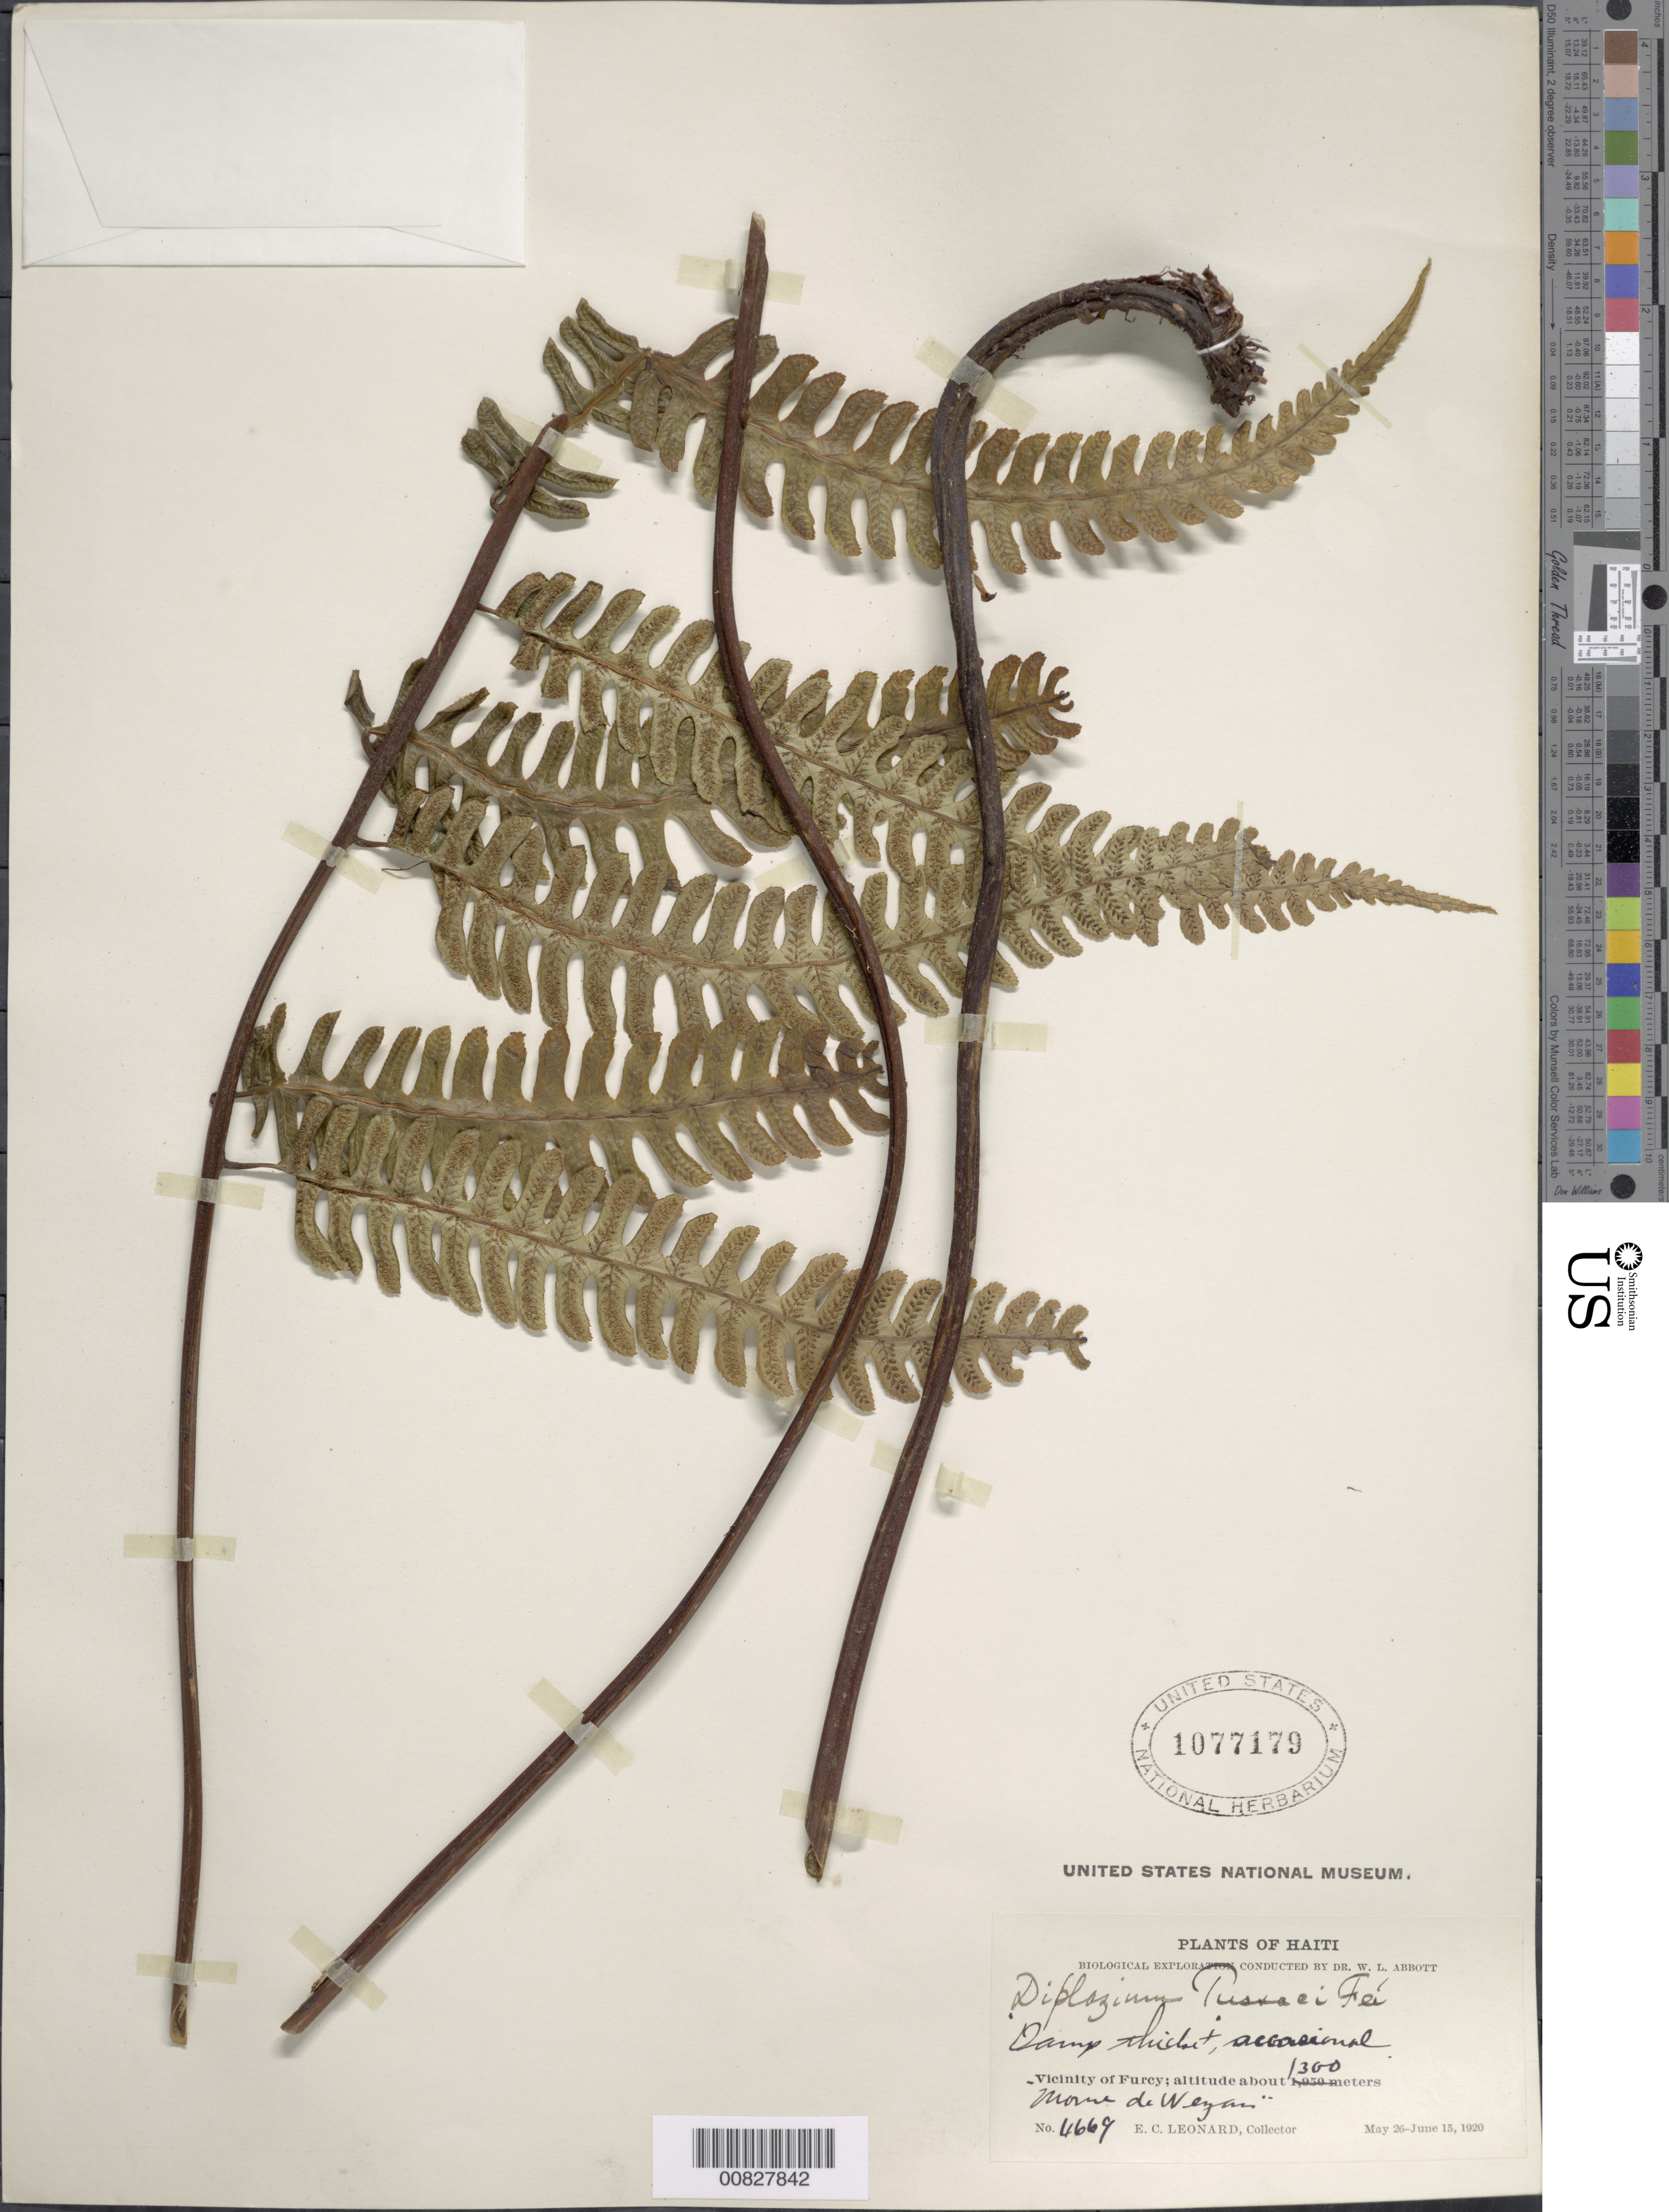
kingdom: Plantae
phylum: Tracheophyta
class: Polypodiopsida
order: Polypodiales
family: Athyriaceae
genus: Diplazium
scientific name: Diplazium tussacii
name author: Fée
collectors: E. C. Leonard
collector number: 4669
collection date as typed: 26 May 1920 to 15 Jun 1920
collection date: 1920-05-26/1920-06-15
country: Haiti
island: Hispaniola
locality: Furcy vicinity, Morne de Weyan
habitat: Damp thicket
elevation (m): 1300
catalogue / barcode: US 1077179